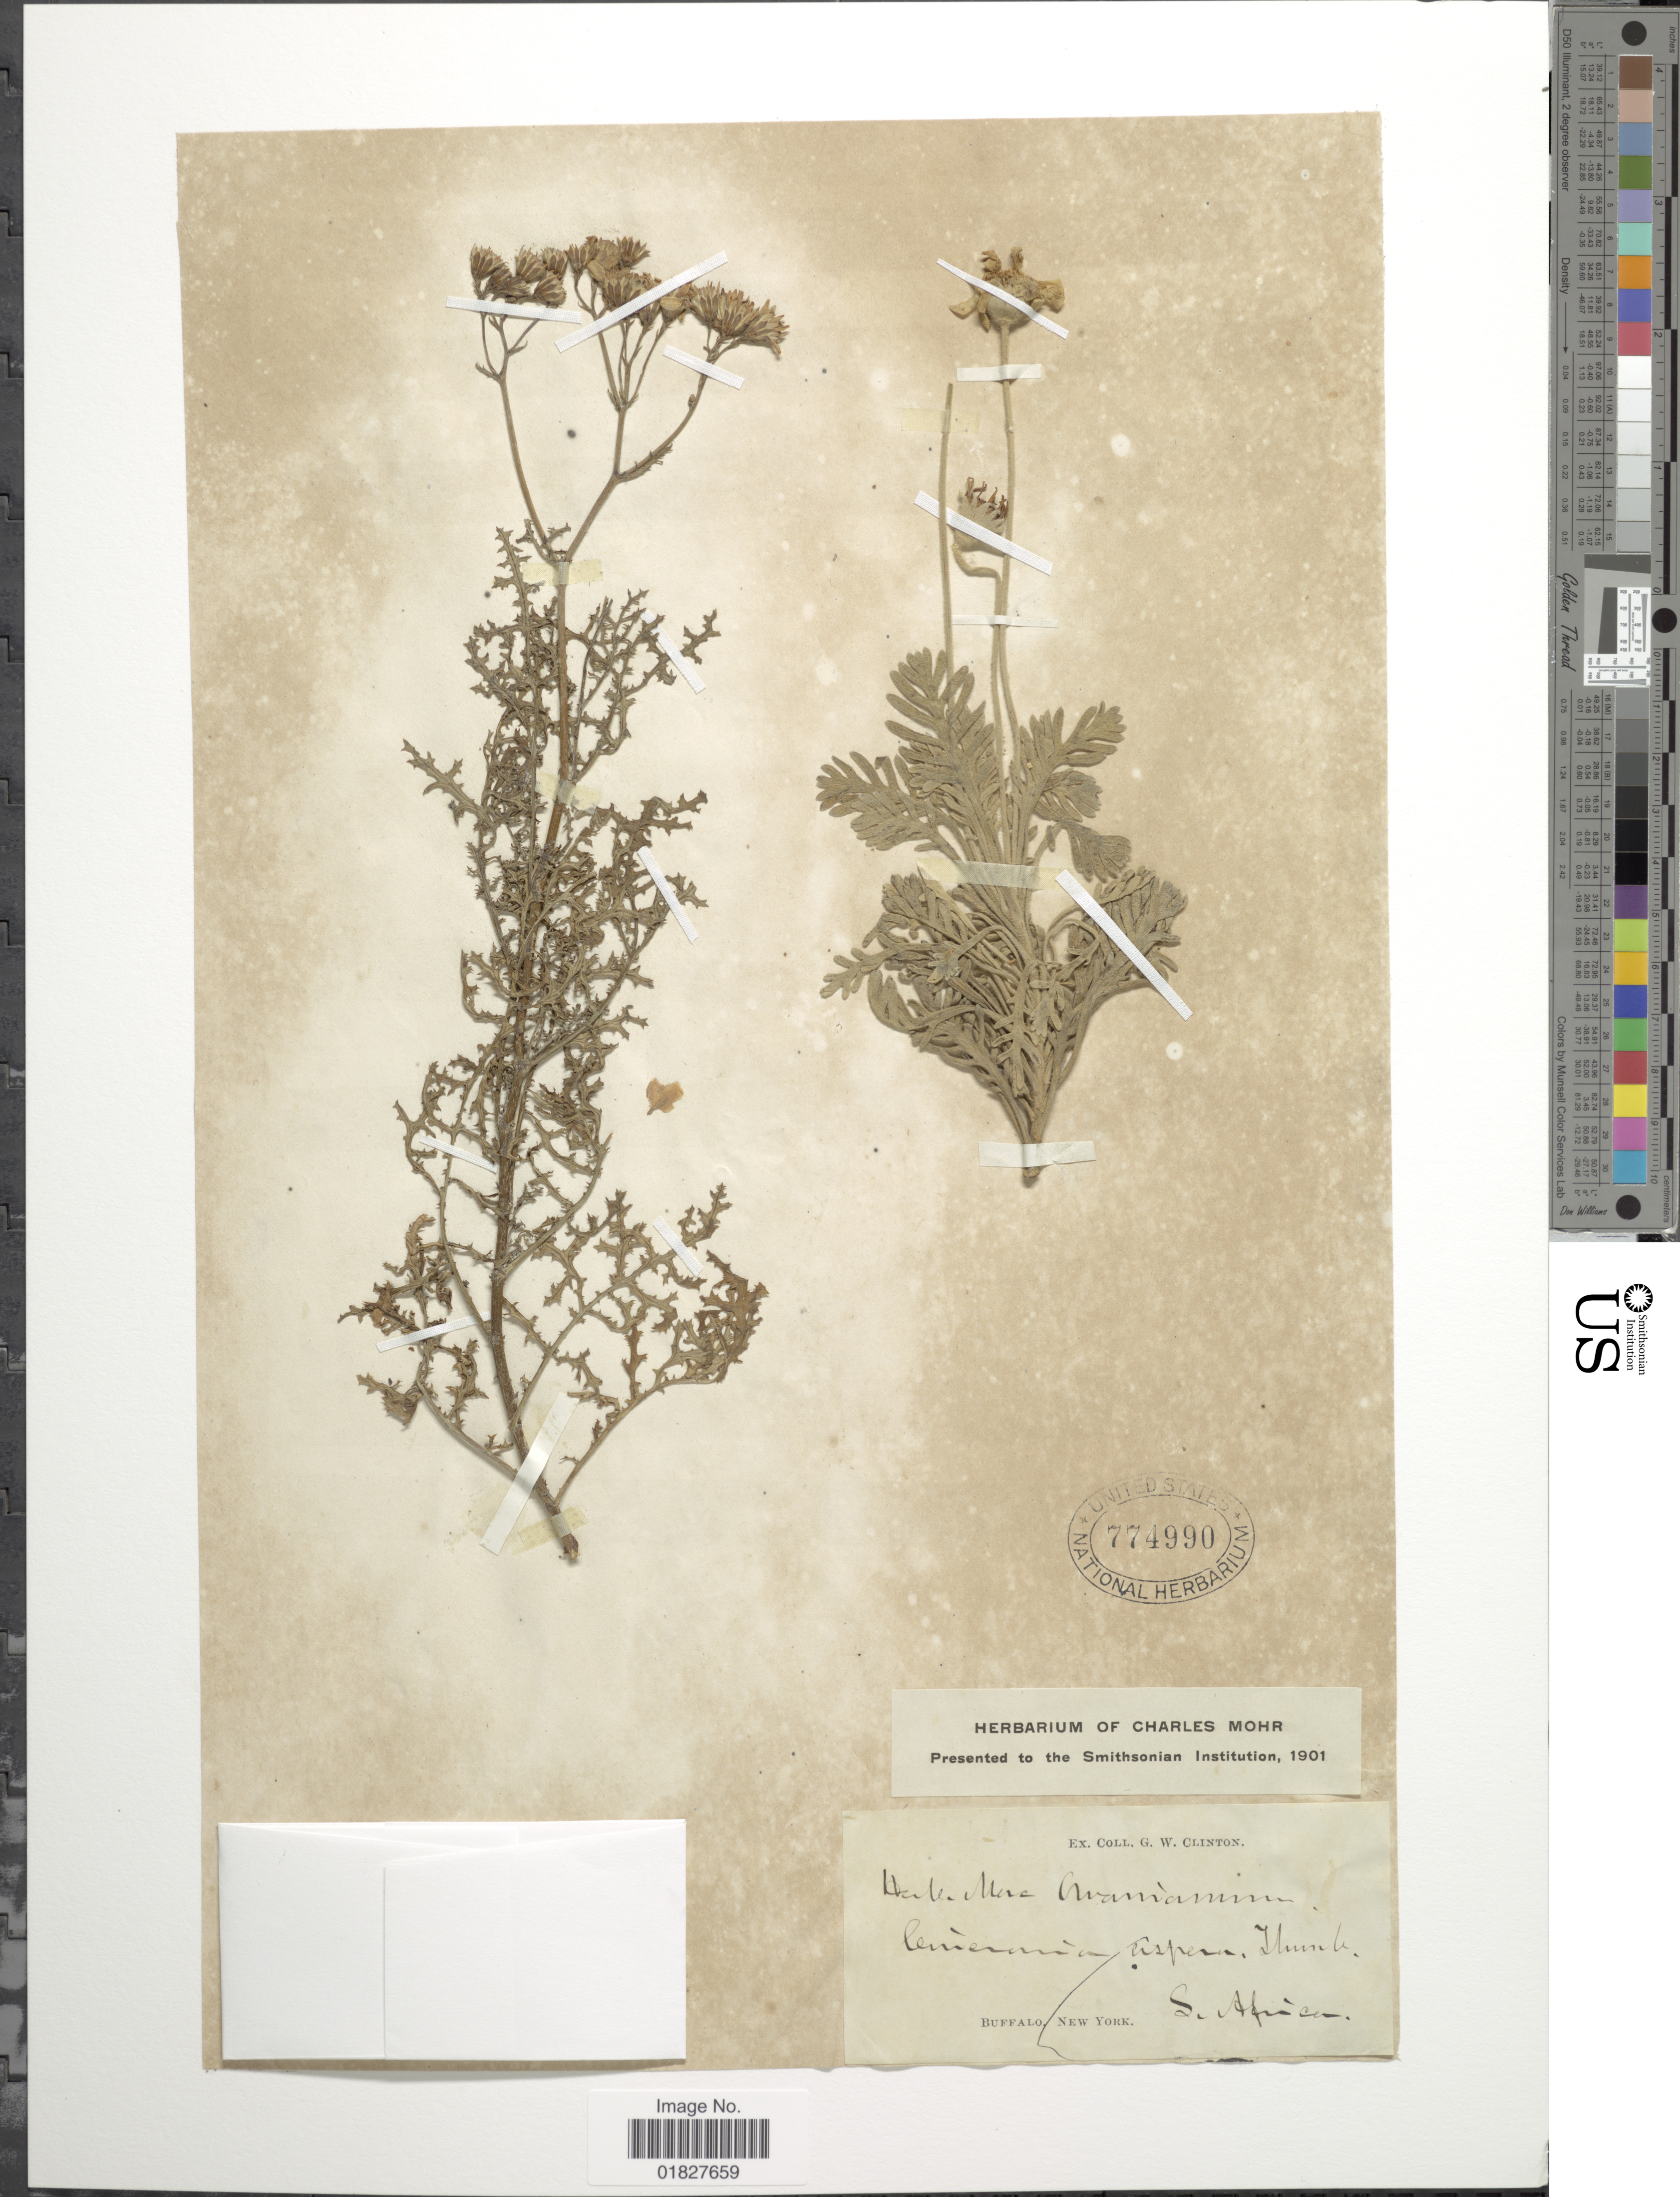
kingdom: Plantae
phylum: Tracheophyta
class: Magnoliopsida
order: Asterales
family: Asteraceae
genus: Cineraria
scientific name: Cineraria aspera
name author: Thunb.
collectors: G. W. Clinton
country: South Africa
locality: S. Africa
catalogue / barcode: US 774990